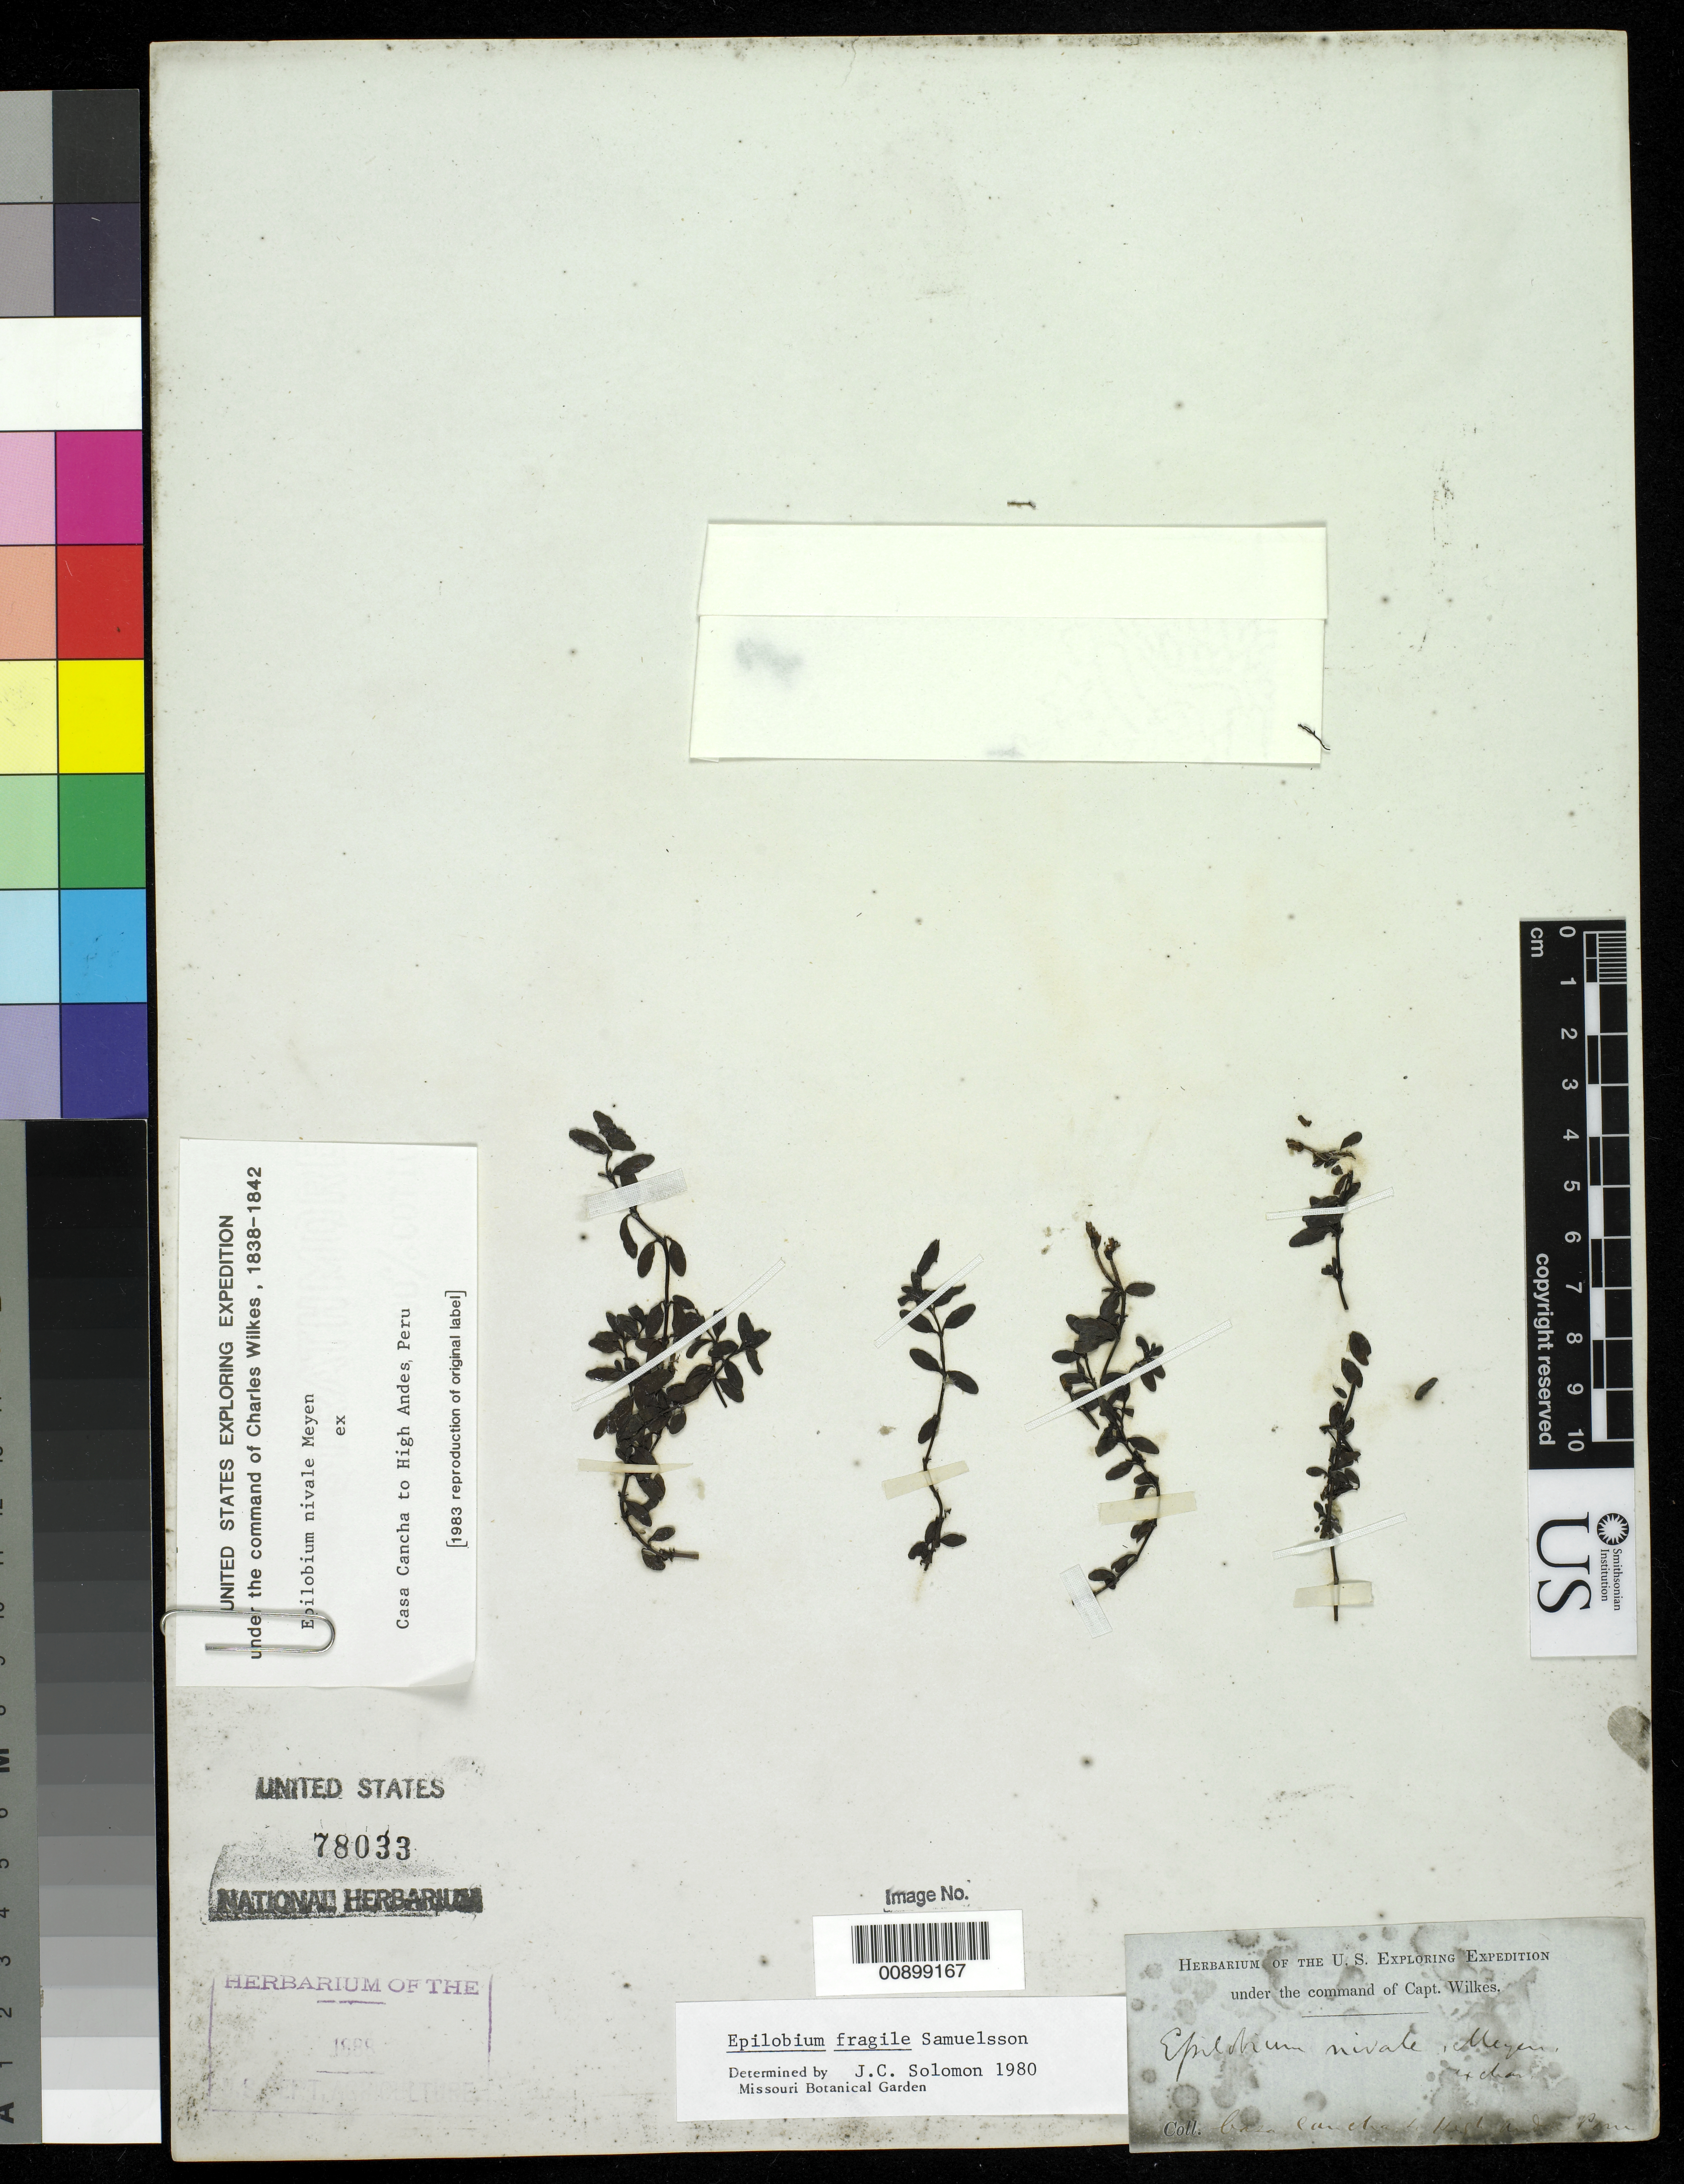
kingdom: Plantae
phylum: Tracheophyta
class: Magnoliopsida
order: Myrtales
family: Onagraceae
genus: Epilobium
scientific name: Epilobium fragile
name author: Sam.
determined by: Solomon, J. C., (MO), Missouri Botanical Garden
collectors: Wilkes Explor. Exped.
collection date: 1838/1842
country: Peru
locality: Casa Cancha to High Andes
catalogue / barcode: US 78033